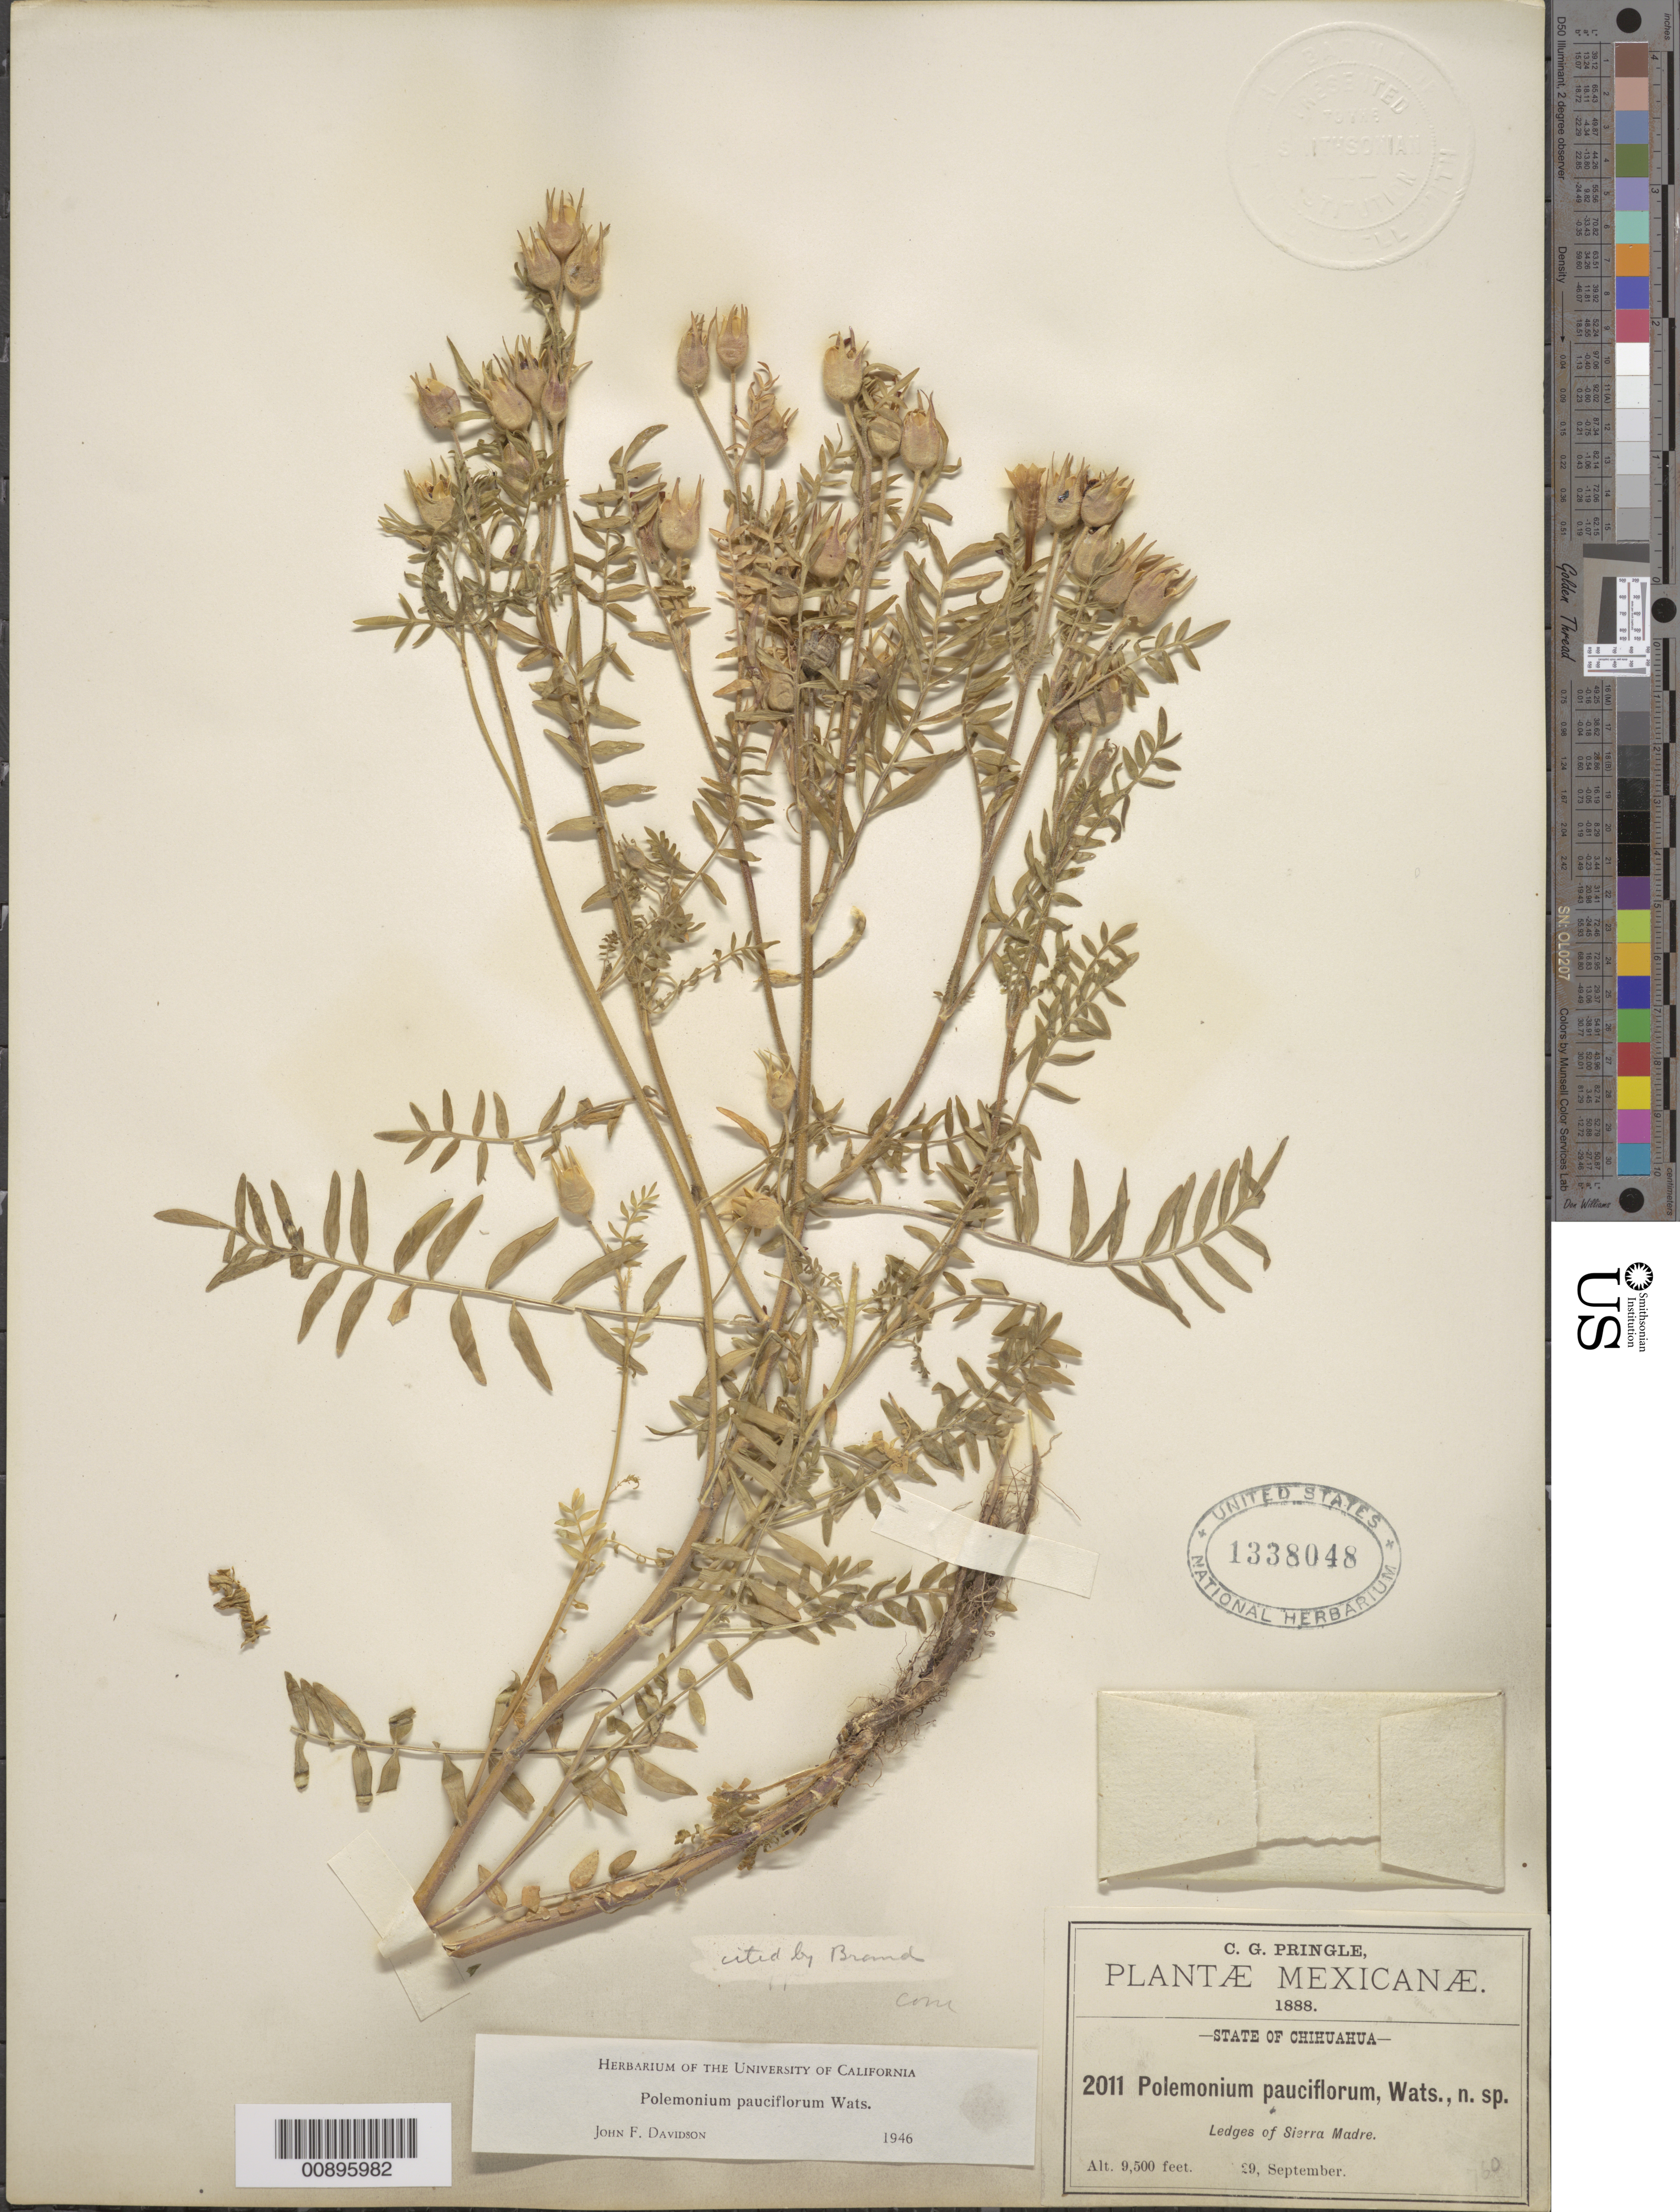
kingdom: Plantae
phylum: Tracheophyta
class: Magnoliopsida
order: Ericales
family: Polemoniaceae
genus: Polemonium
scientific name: Polemonium pauciflorum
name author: S. Watson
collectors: C. G. Pringle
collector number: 2011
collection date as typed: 29 Sep 1888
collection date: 1888-09-29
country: Mexico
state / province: Chihuahua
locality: Sierra Madre, Chihuahua.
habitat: Ledges of Sierra.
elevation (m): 2896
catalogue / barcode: US 1338048